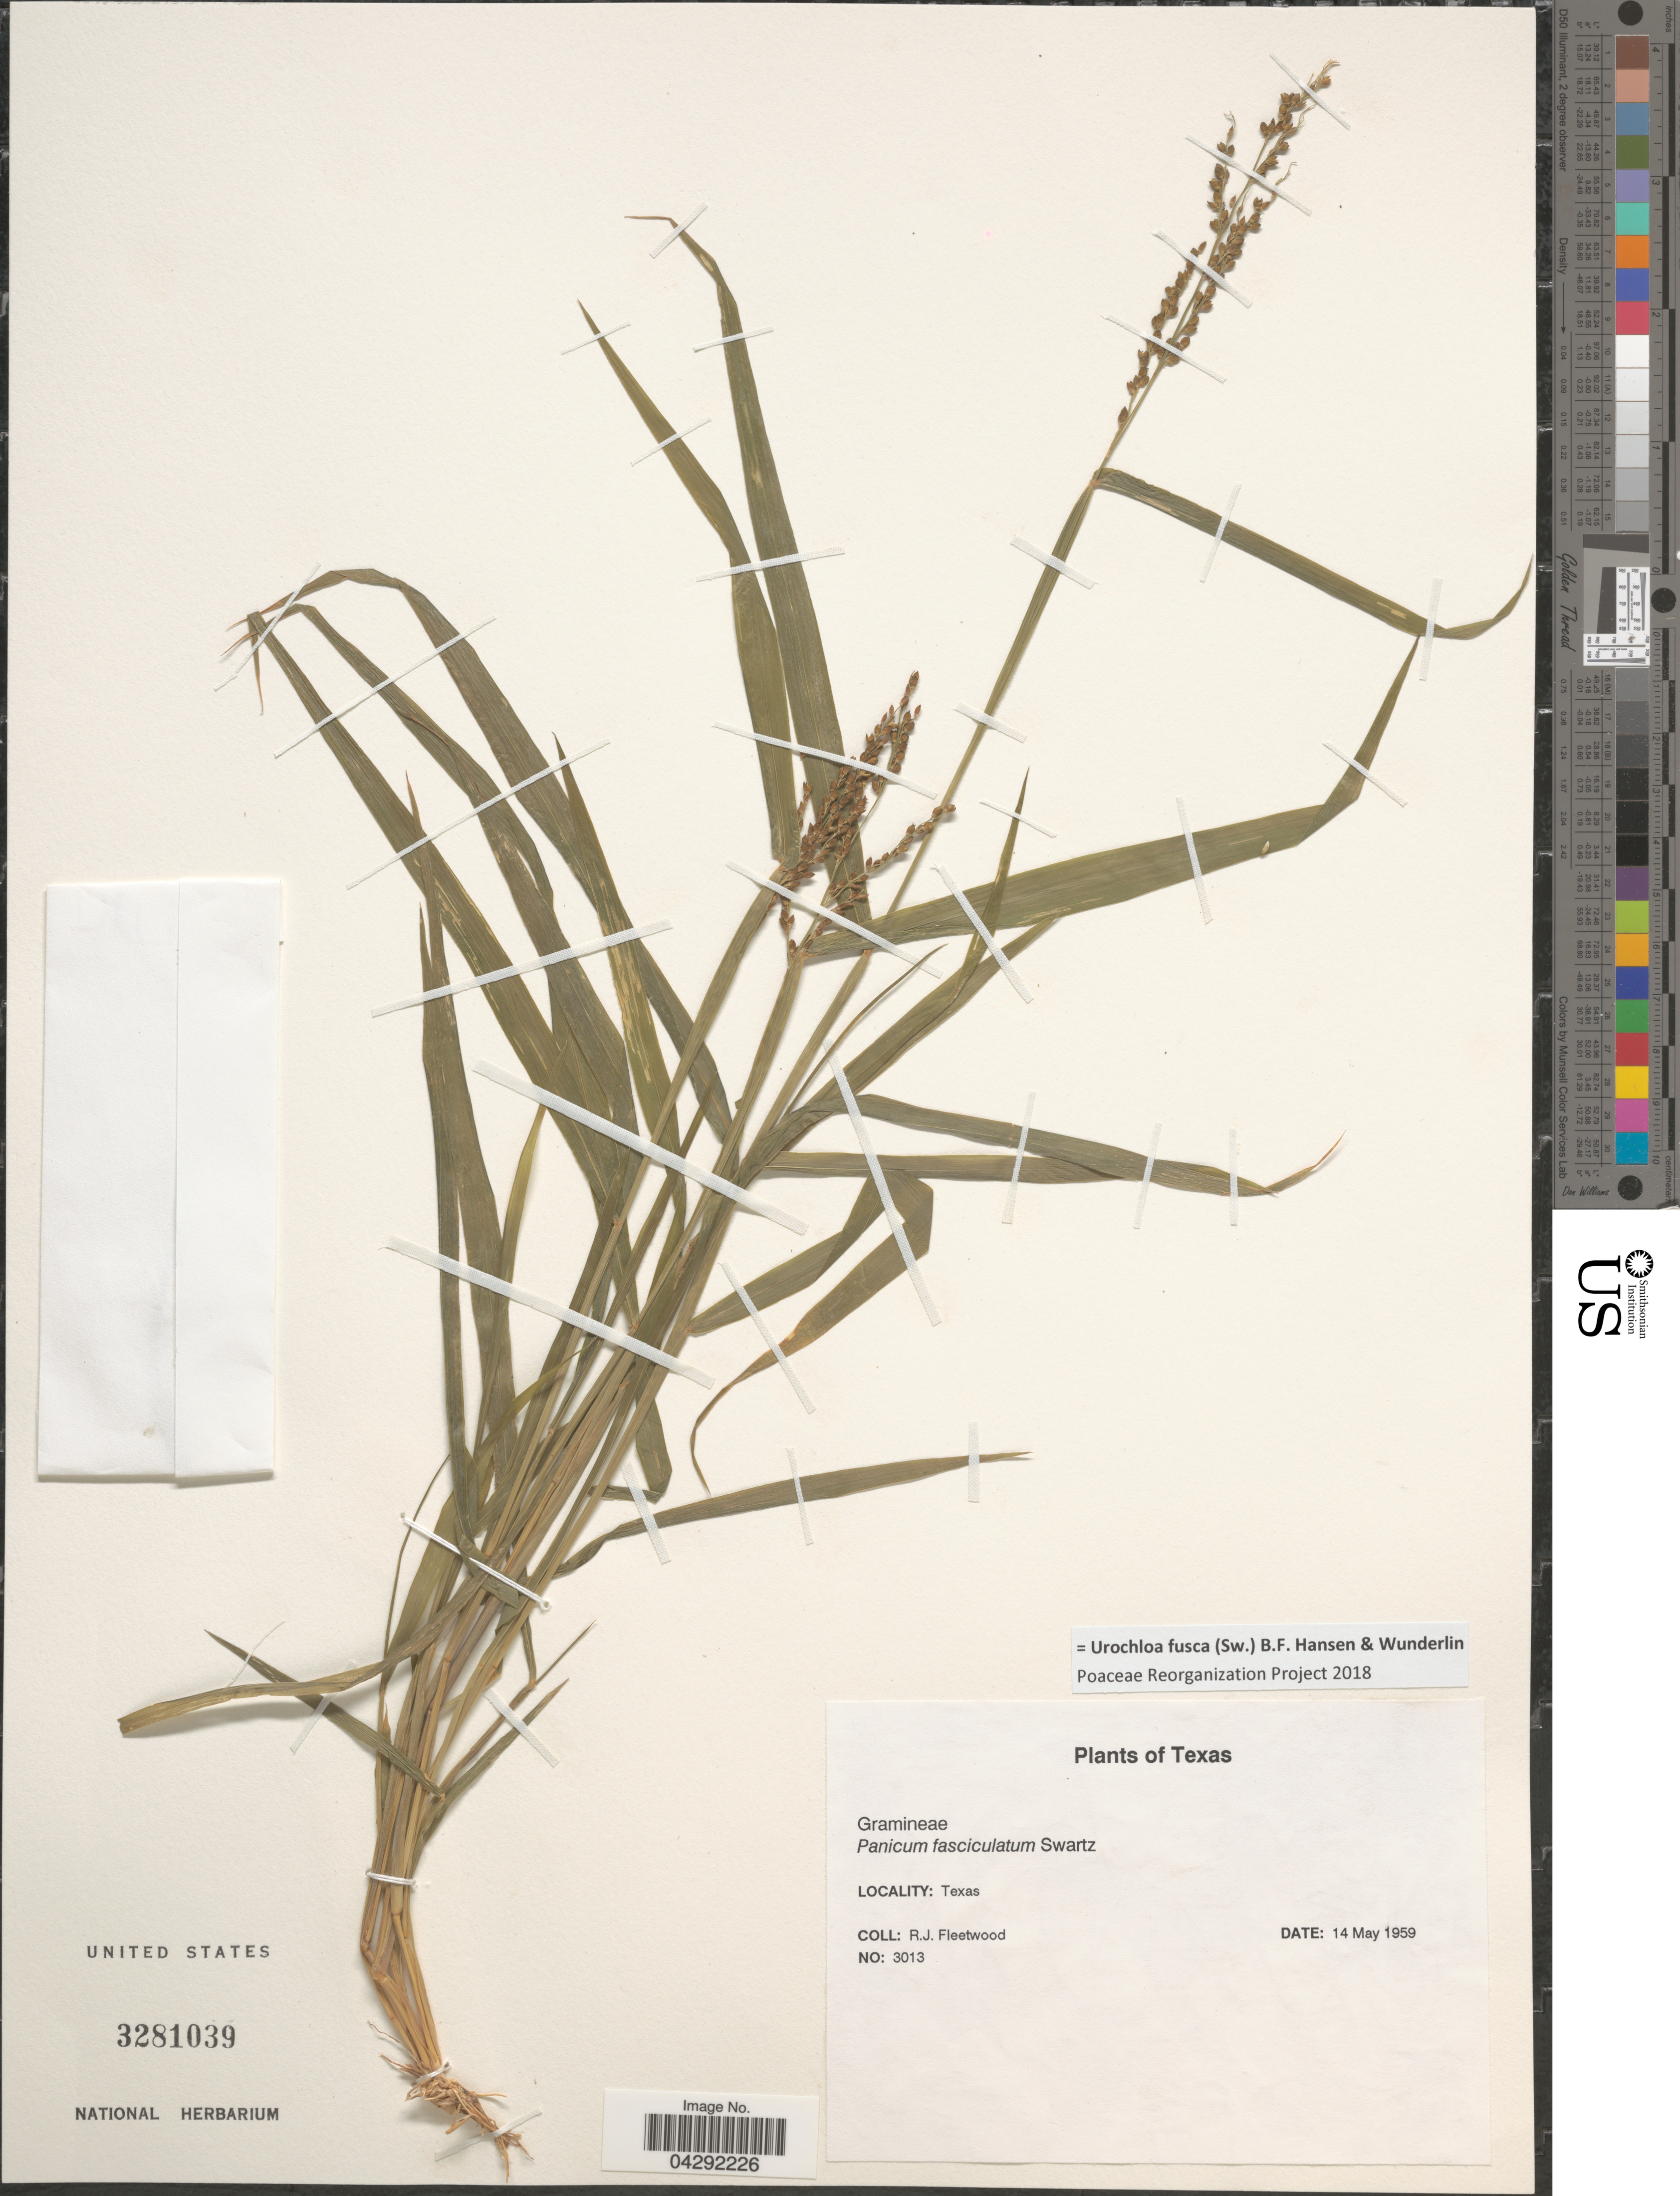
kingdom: Plantae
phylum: Tracheophyta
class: Liliopsida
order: Poales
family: Poaceae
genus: Urochloa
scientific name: Urochloa fusca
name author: (Sw.) B.F. Hansen & Wunderlin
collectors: R. J. Fleetwood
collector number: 3013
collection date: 1959-05-14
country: United States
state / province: Texas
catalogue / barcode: US 3281039